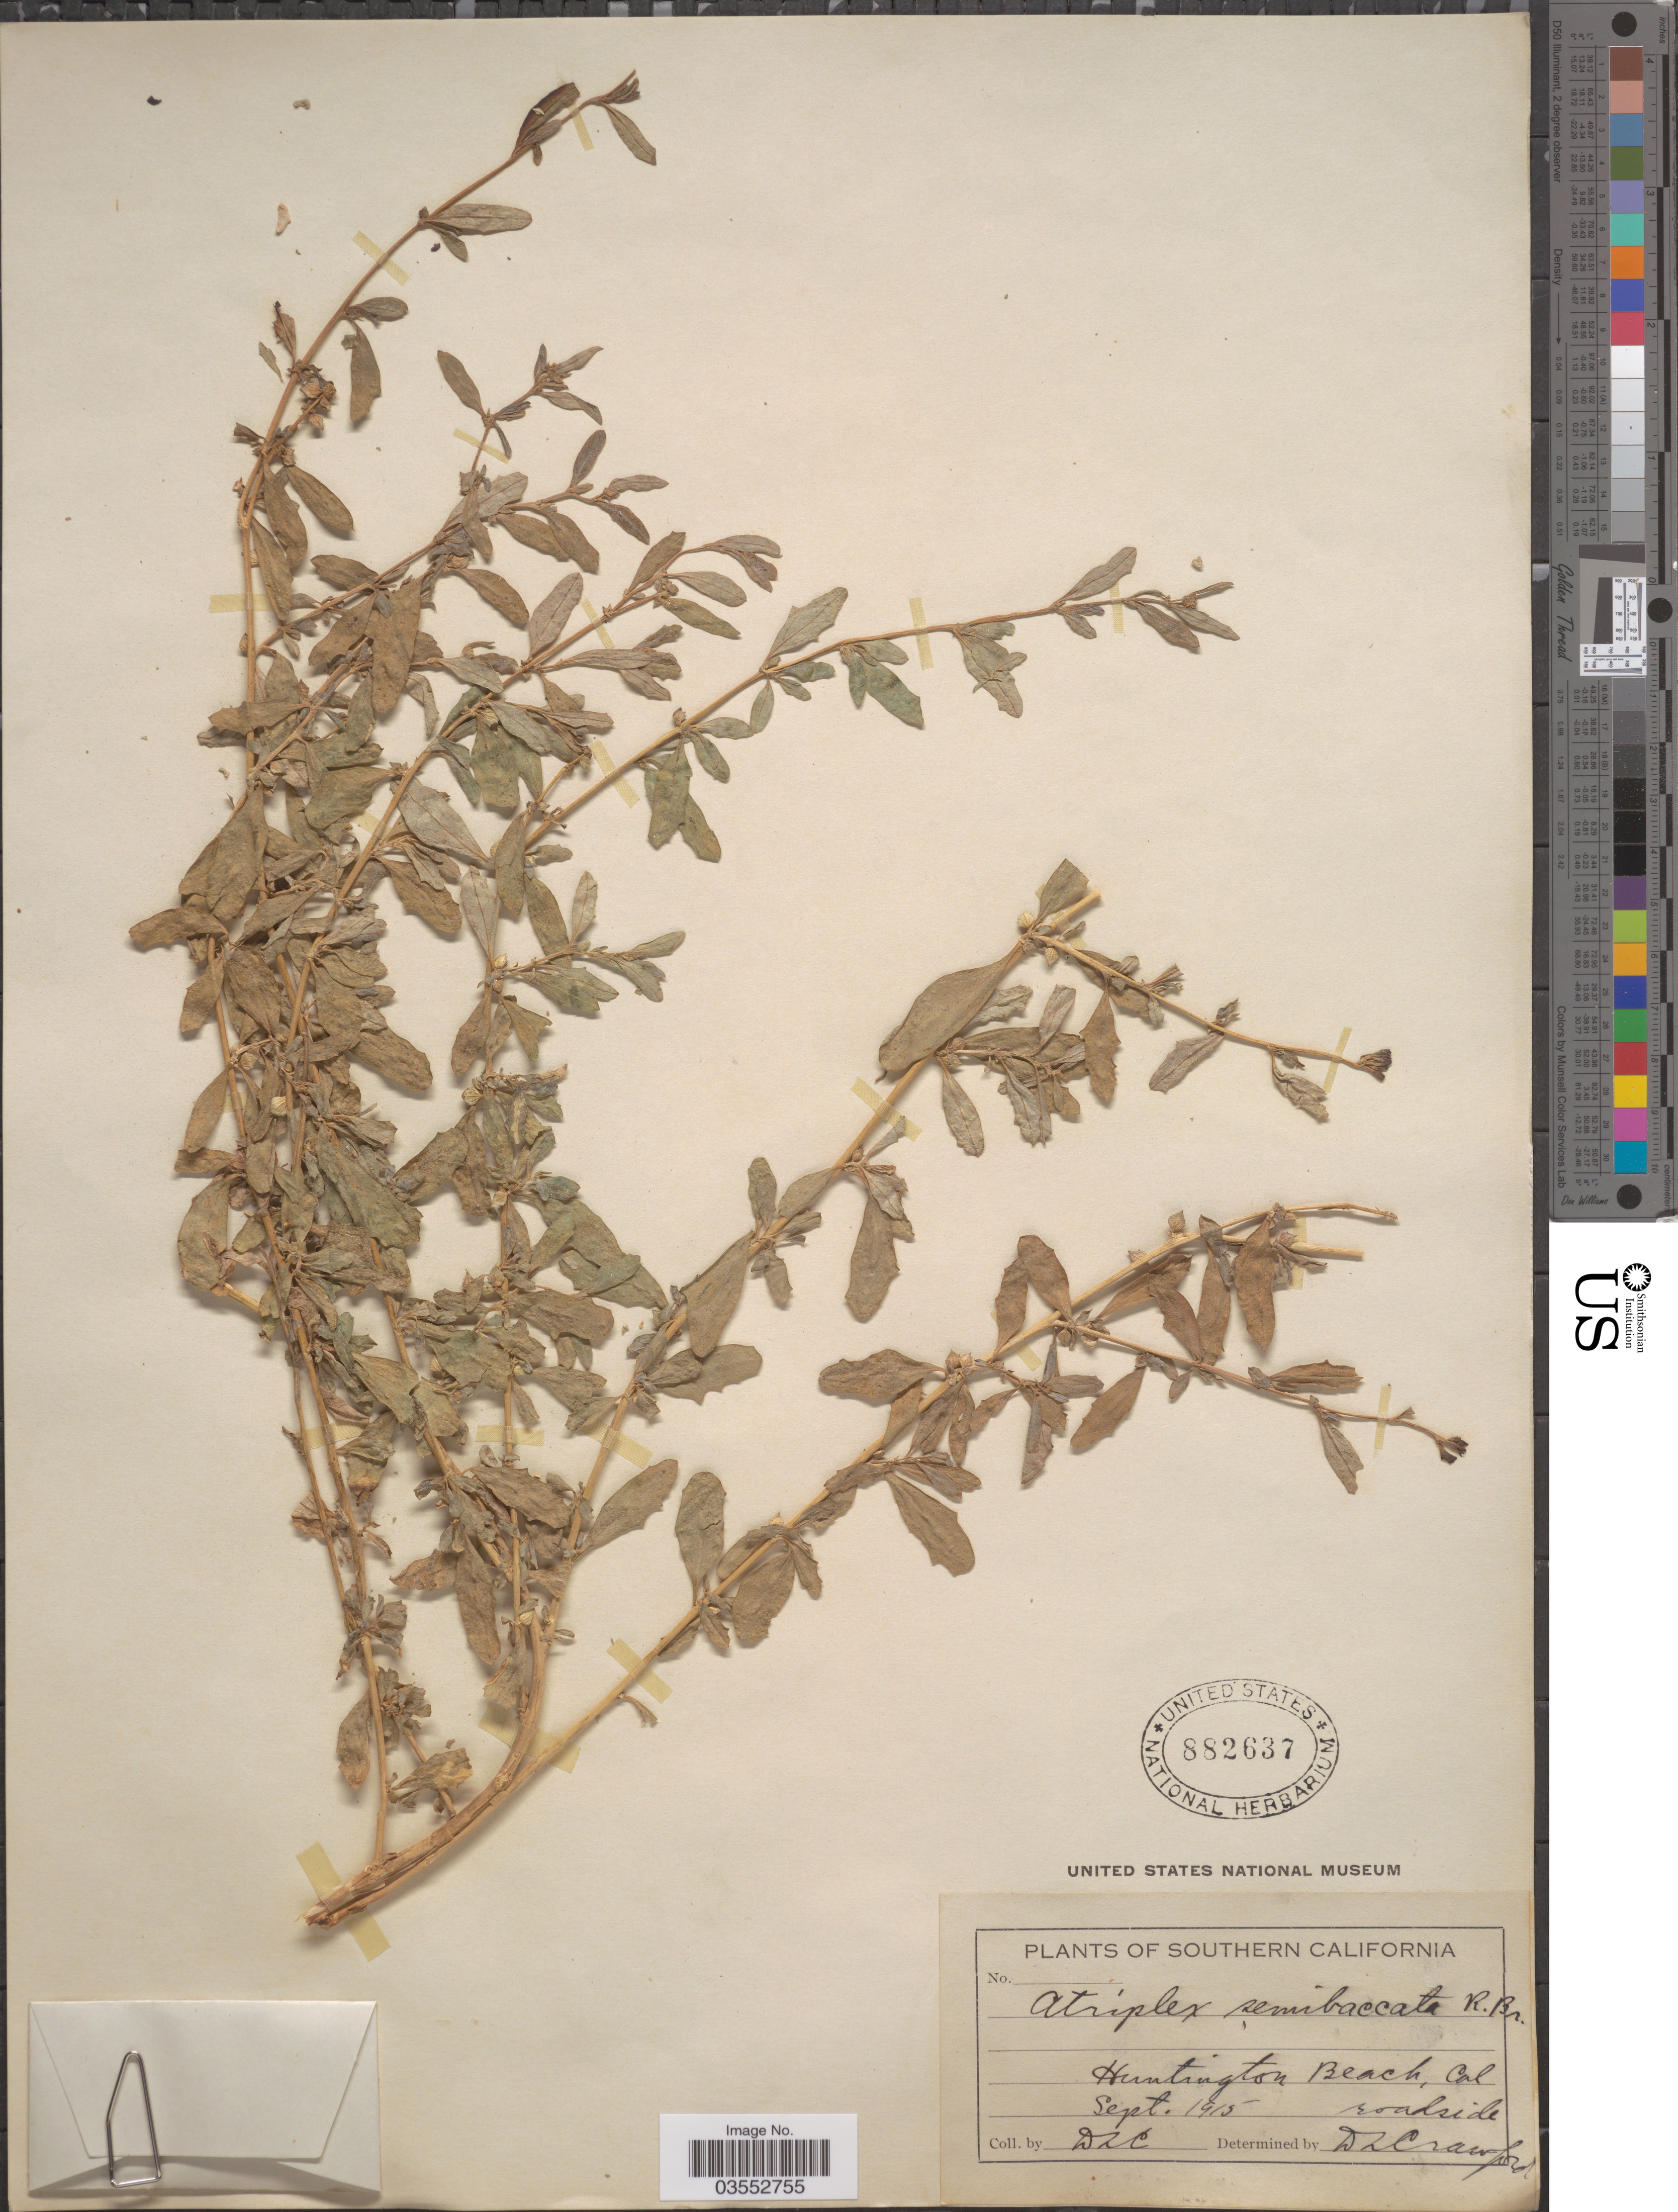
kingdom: Plantae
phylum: Tracheophyta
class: Magnoliopsida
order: Caryophyllales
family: Amaranthaceae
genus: Atriplex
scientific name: Atriplex semibaccata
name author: R. Br.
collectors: D. L. Crawford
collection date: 1915-09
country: United States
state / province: California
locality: Southern California. Huntington Beach.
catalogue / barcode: US 882637